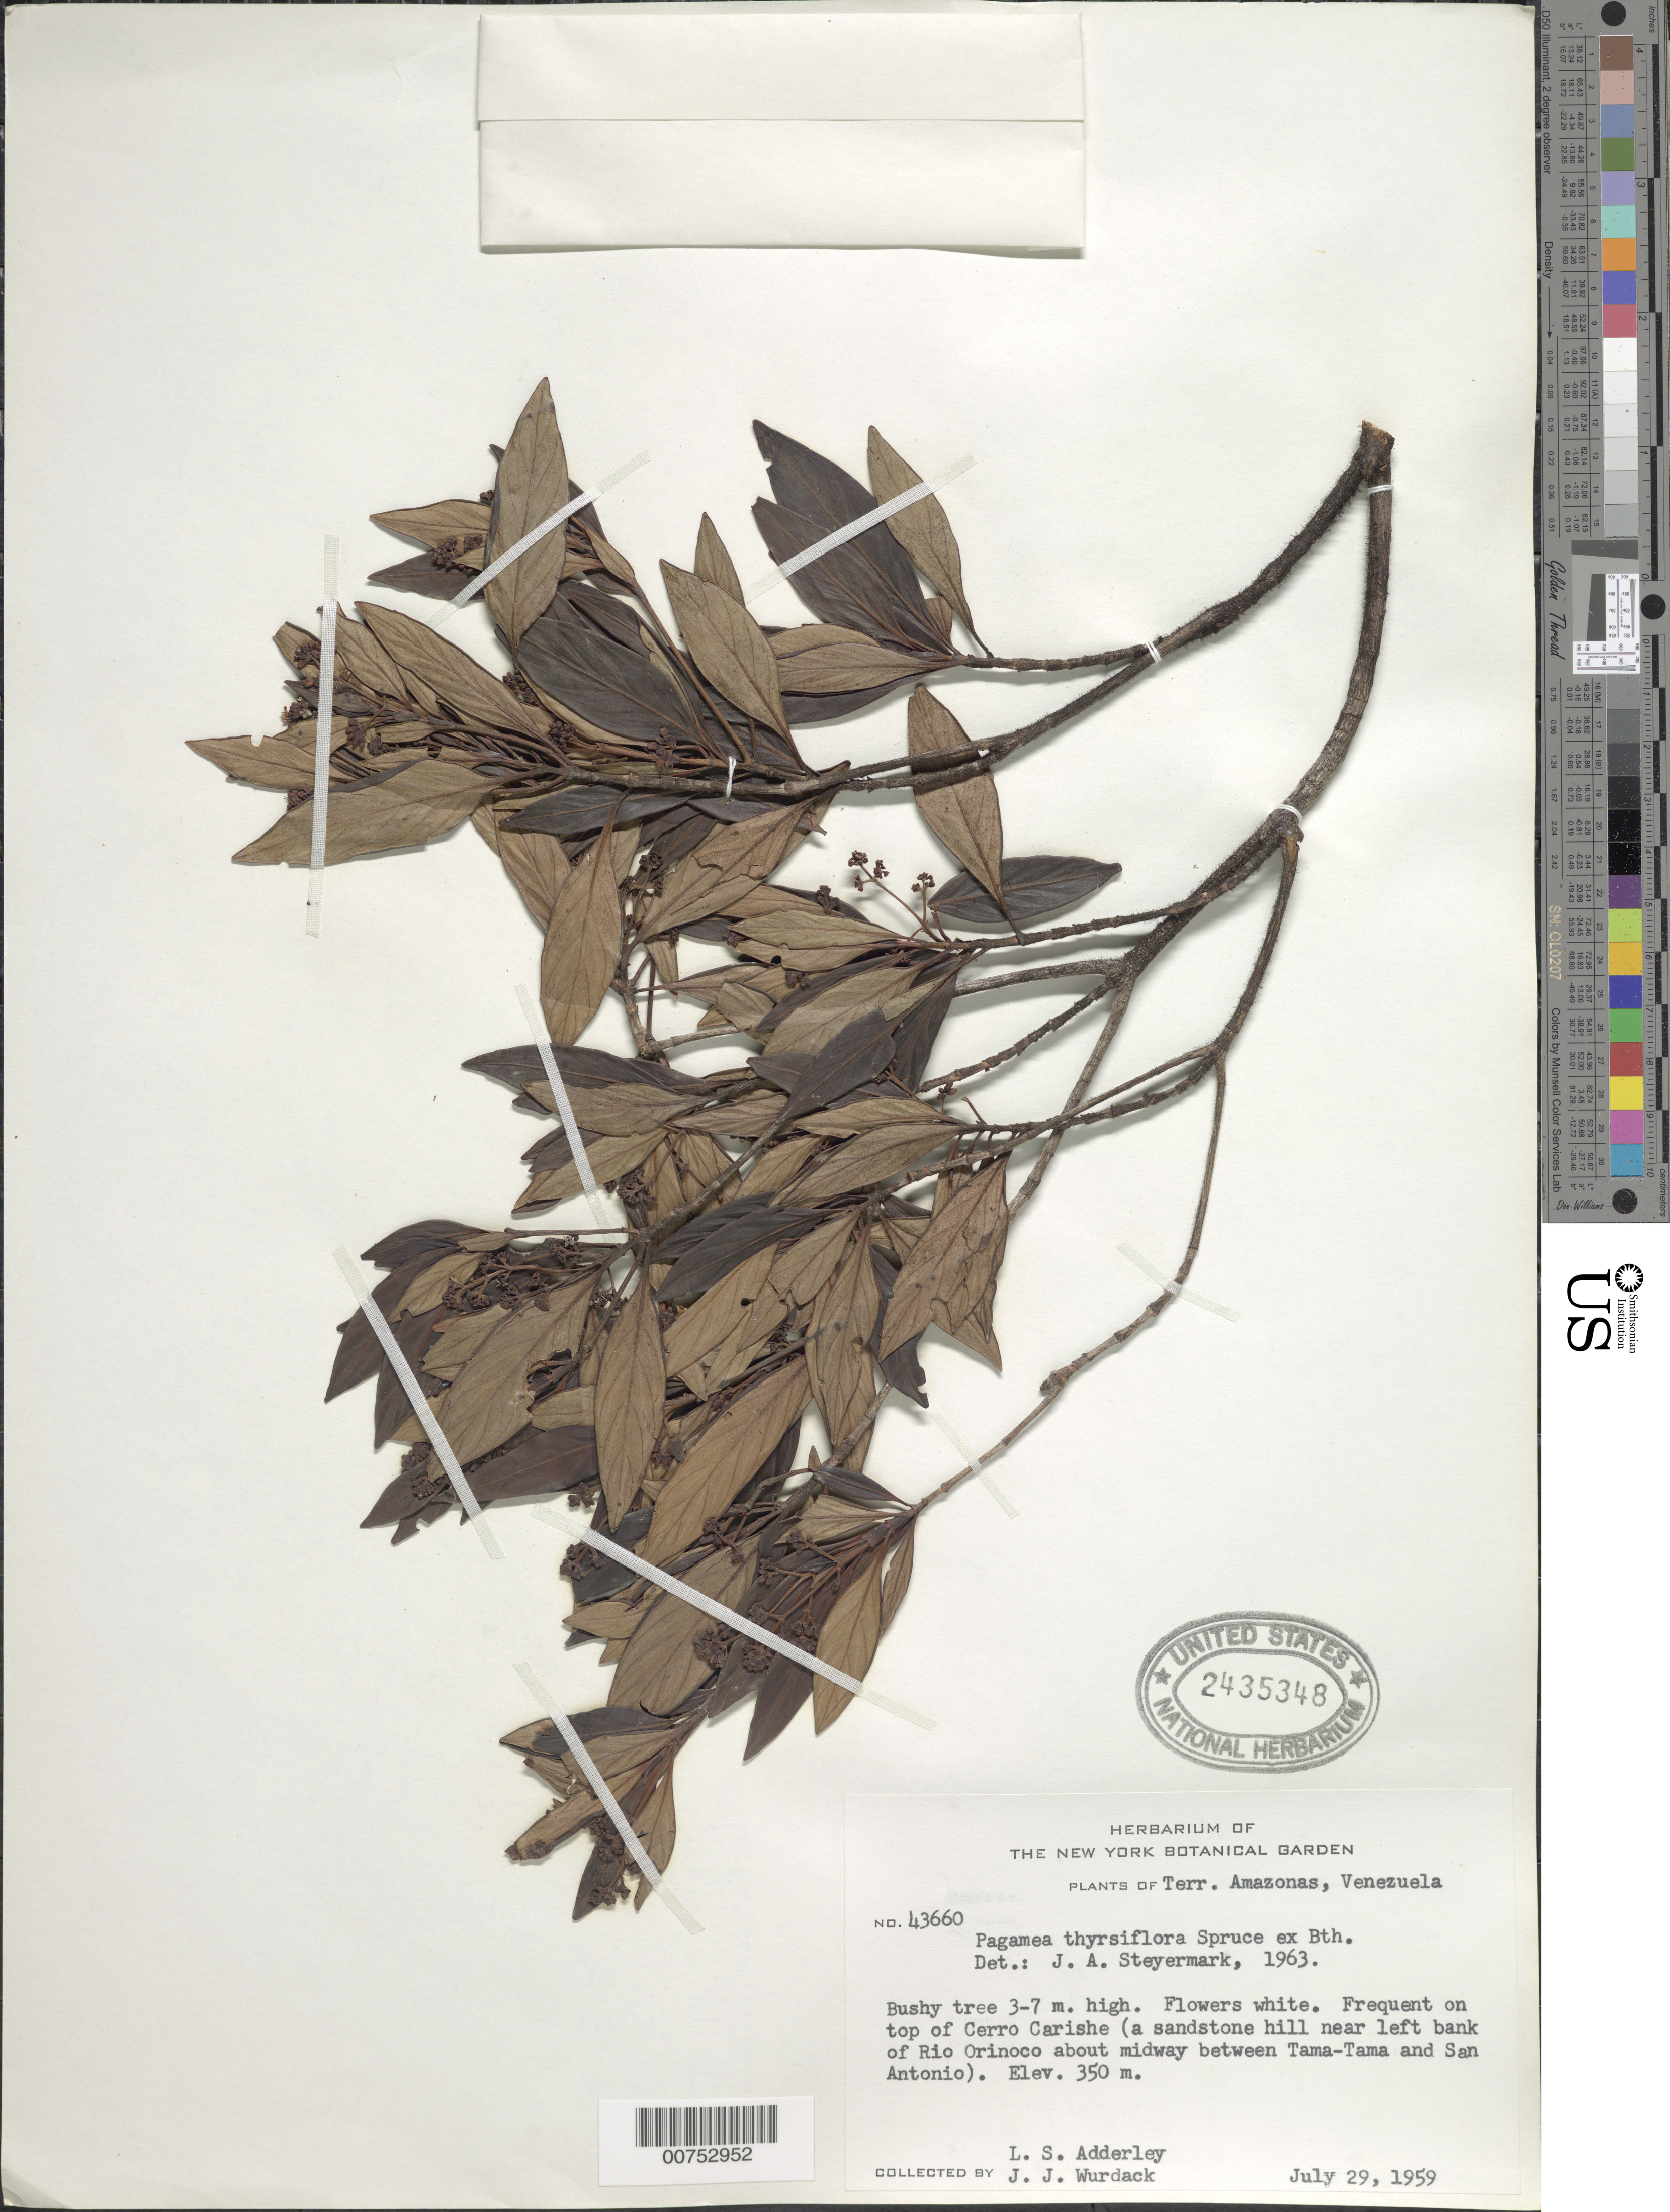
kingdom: Plantae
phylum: Tracheophyta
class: Magnoliopsida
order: Gentianales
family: Rubiaceae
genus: Pagamea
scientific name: Pagamea thyrsiflora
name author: Spruce ex Benth.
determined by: Steyermark, Julian A., (VEN)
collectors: L. S. Adderley & J. J. Wurdack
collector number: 43660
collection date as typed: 29-Jul-59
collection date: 1959-07-29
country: Venezuela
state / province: Amazonas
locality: Cerro Carishe (near left bank of Río Orinoco about midway between Tama-Tama and San Antonio)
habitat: Top of cerro (a sandstone hill)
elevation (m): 350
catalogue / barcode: US 2435348